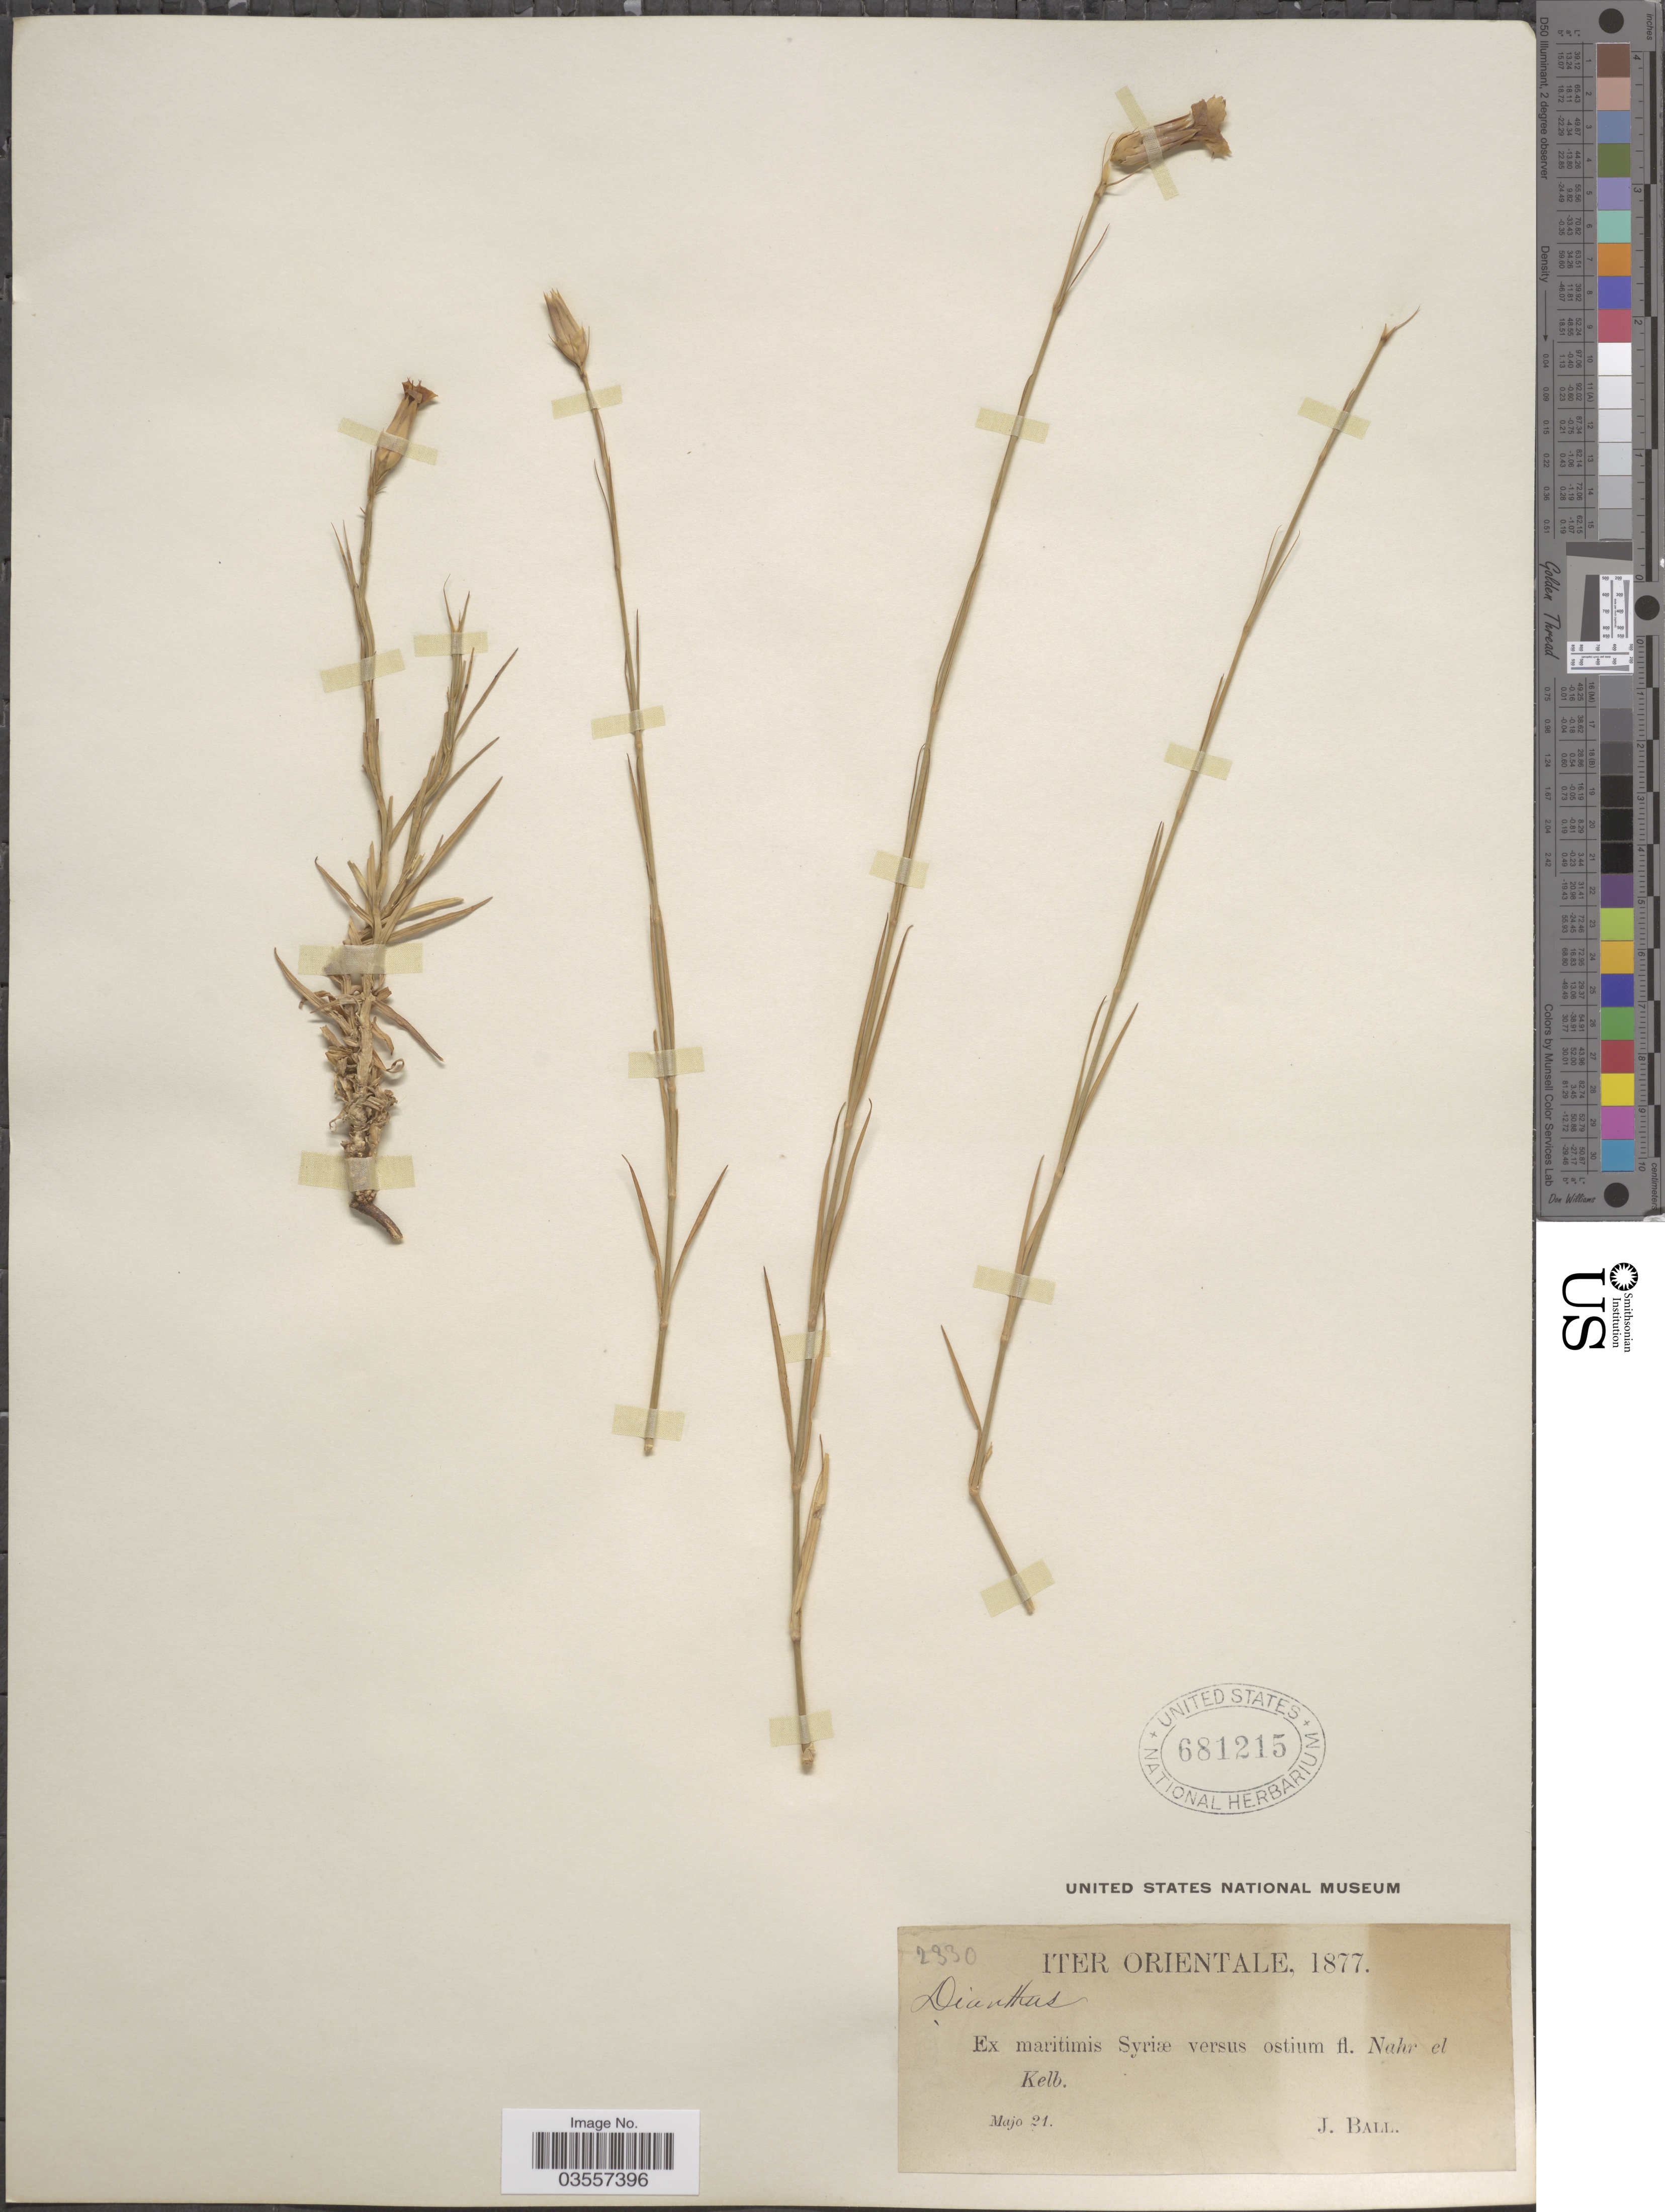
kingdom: Plantae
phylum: Tracheophyta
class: Magnoliopsida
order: Caryophyllales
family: Caryophyllaceae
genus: Dianthus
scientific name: Dianthus sp.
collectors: J. Ball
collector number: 2330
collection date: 1877-05-21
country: Syria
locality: Iter Orientale. Ex maritimis Syriæ versus ostium fl. Nahr el Kelb.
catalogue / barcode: US 681215